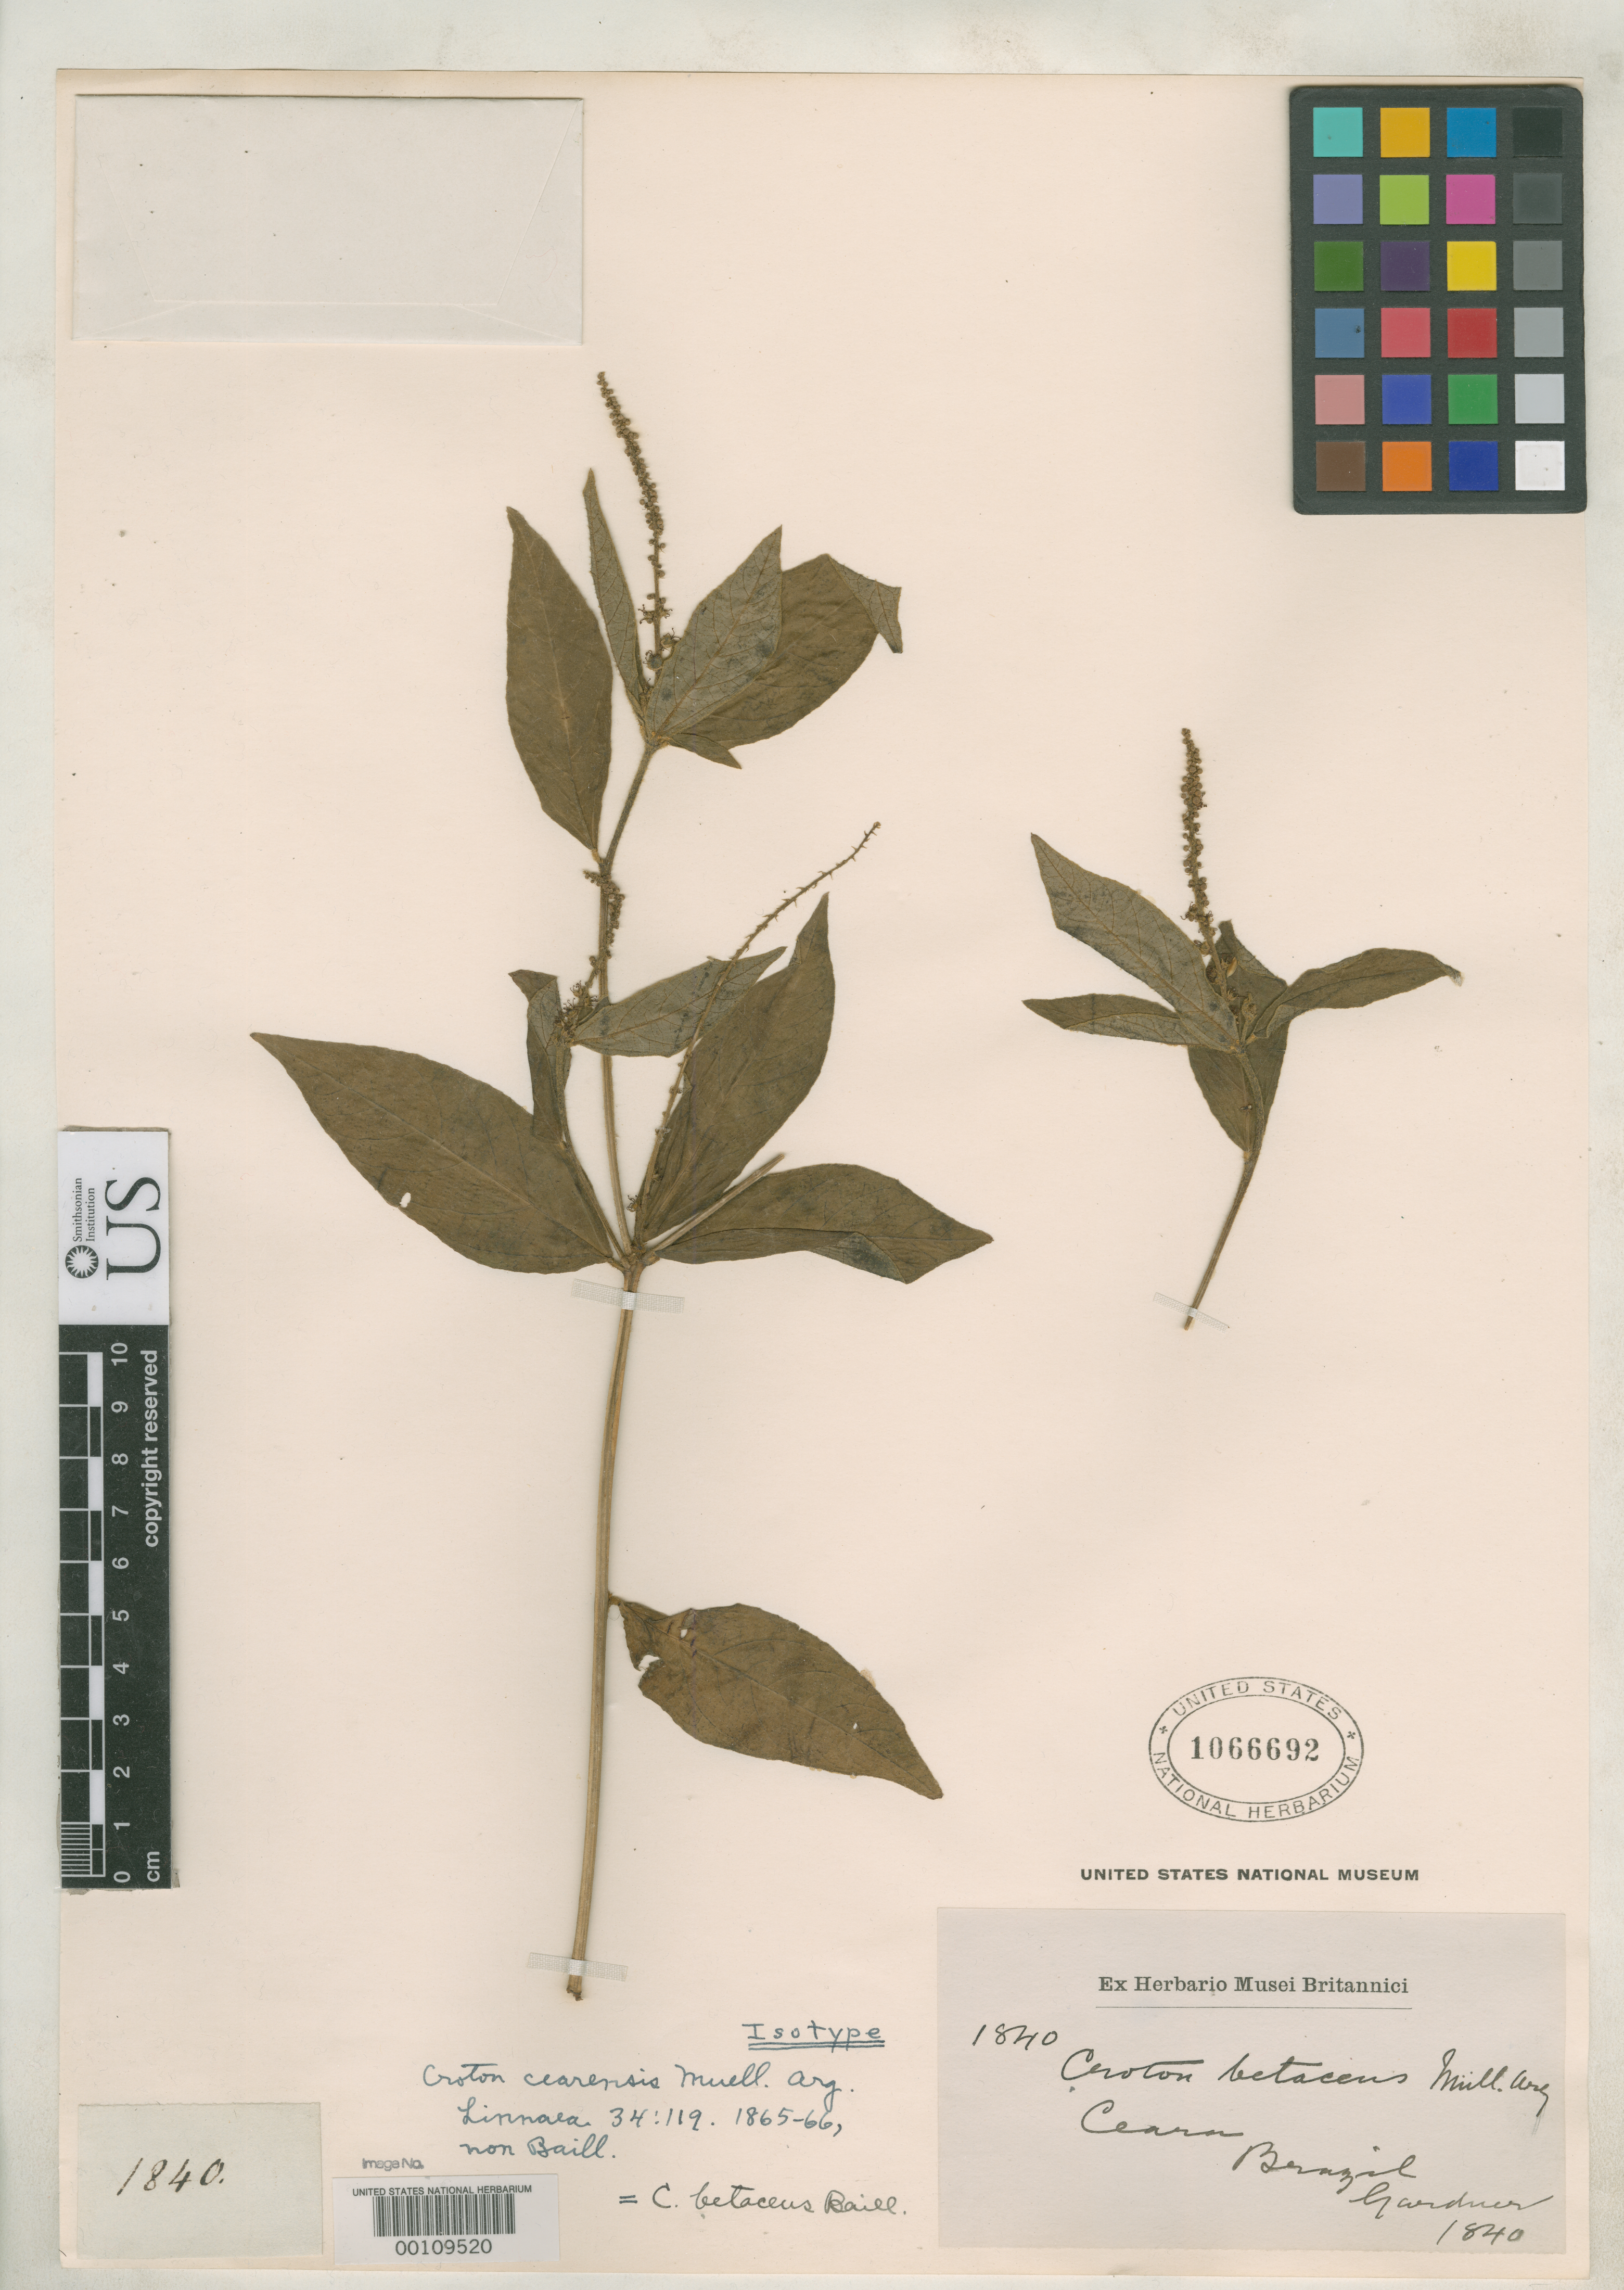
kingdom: Plantae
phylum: Tracheophyta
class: Magnoliopsida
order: Malpighiales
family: Euphorbiaceae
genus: Croton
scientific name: Croton cearensis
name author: Müll. Arg.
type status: Isotype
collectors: G. Gardner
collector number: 1840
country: Brazil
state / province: Ceará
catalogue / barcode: US 1066692